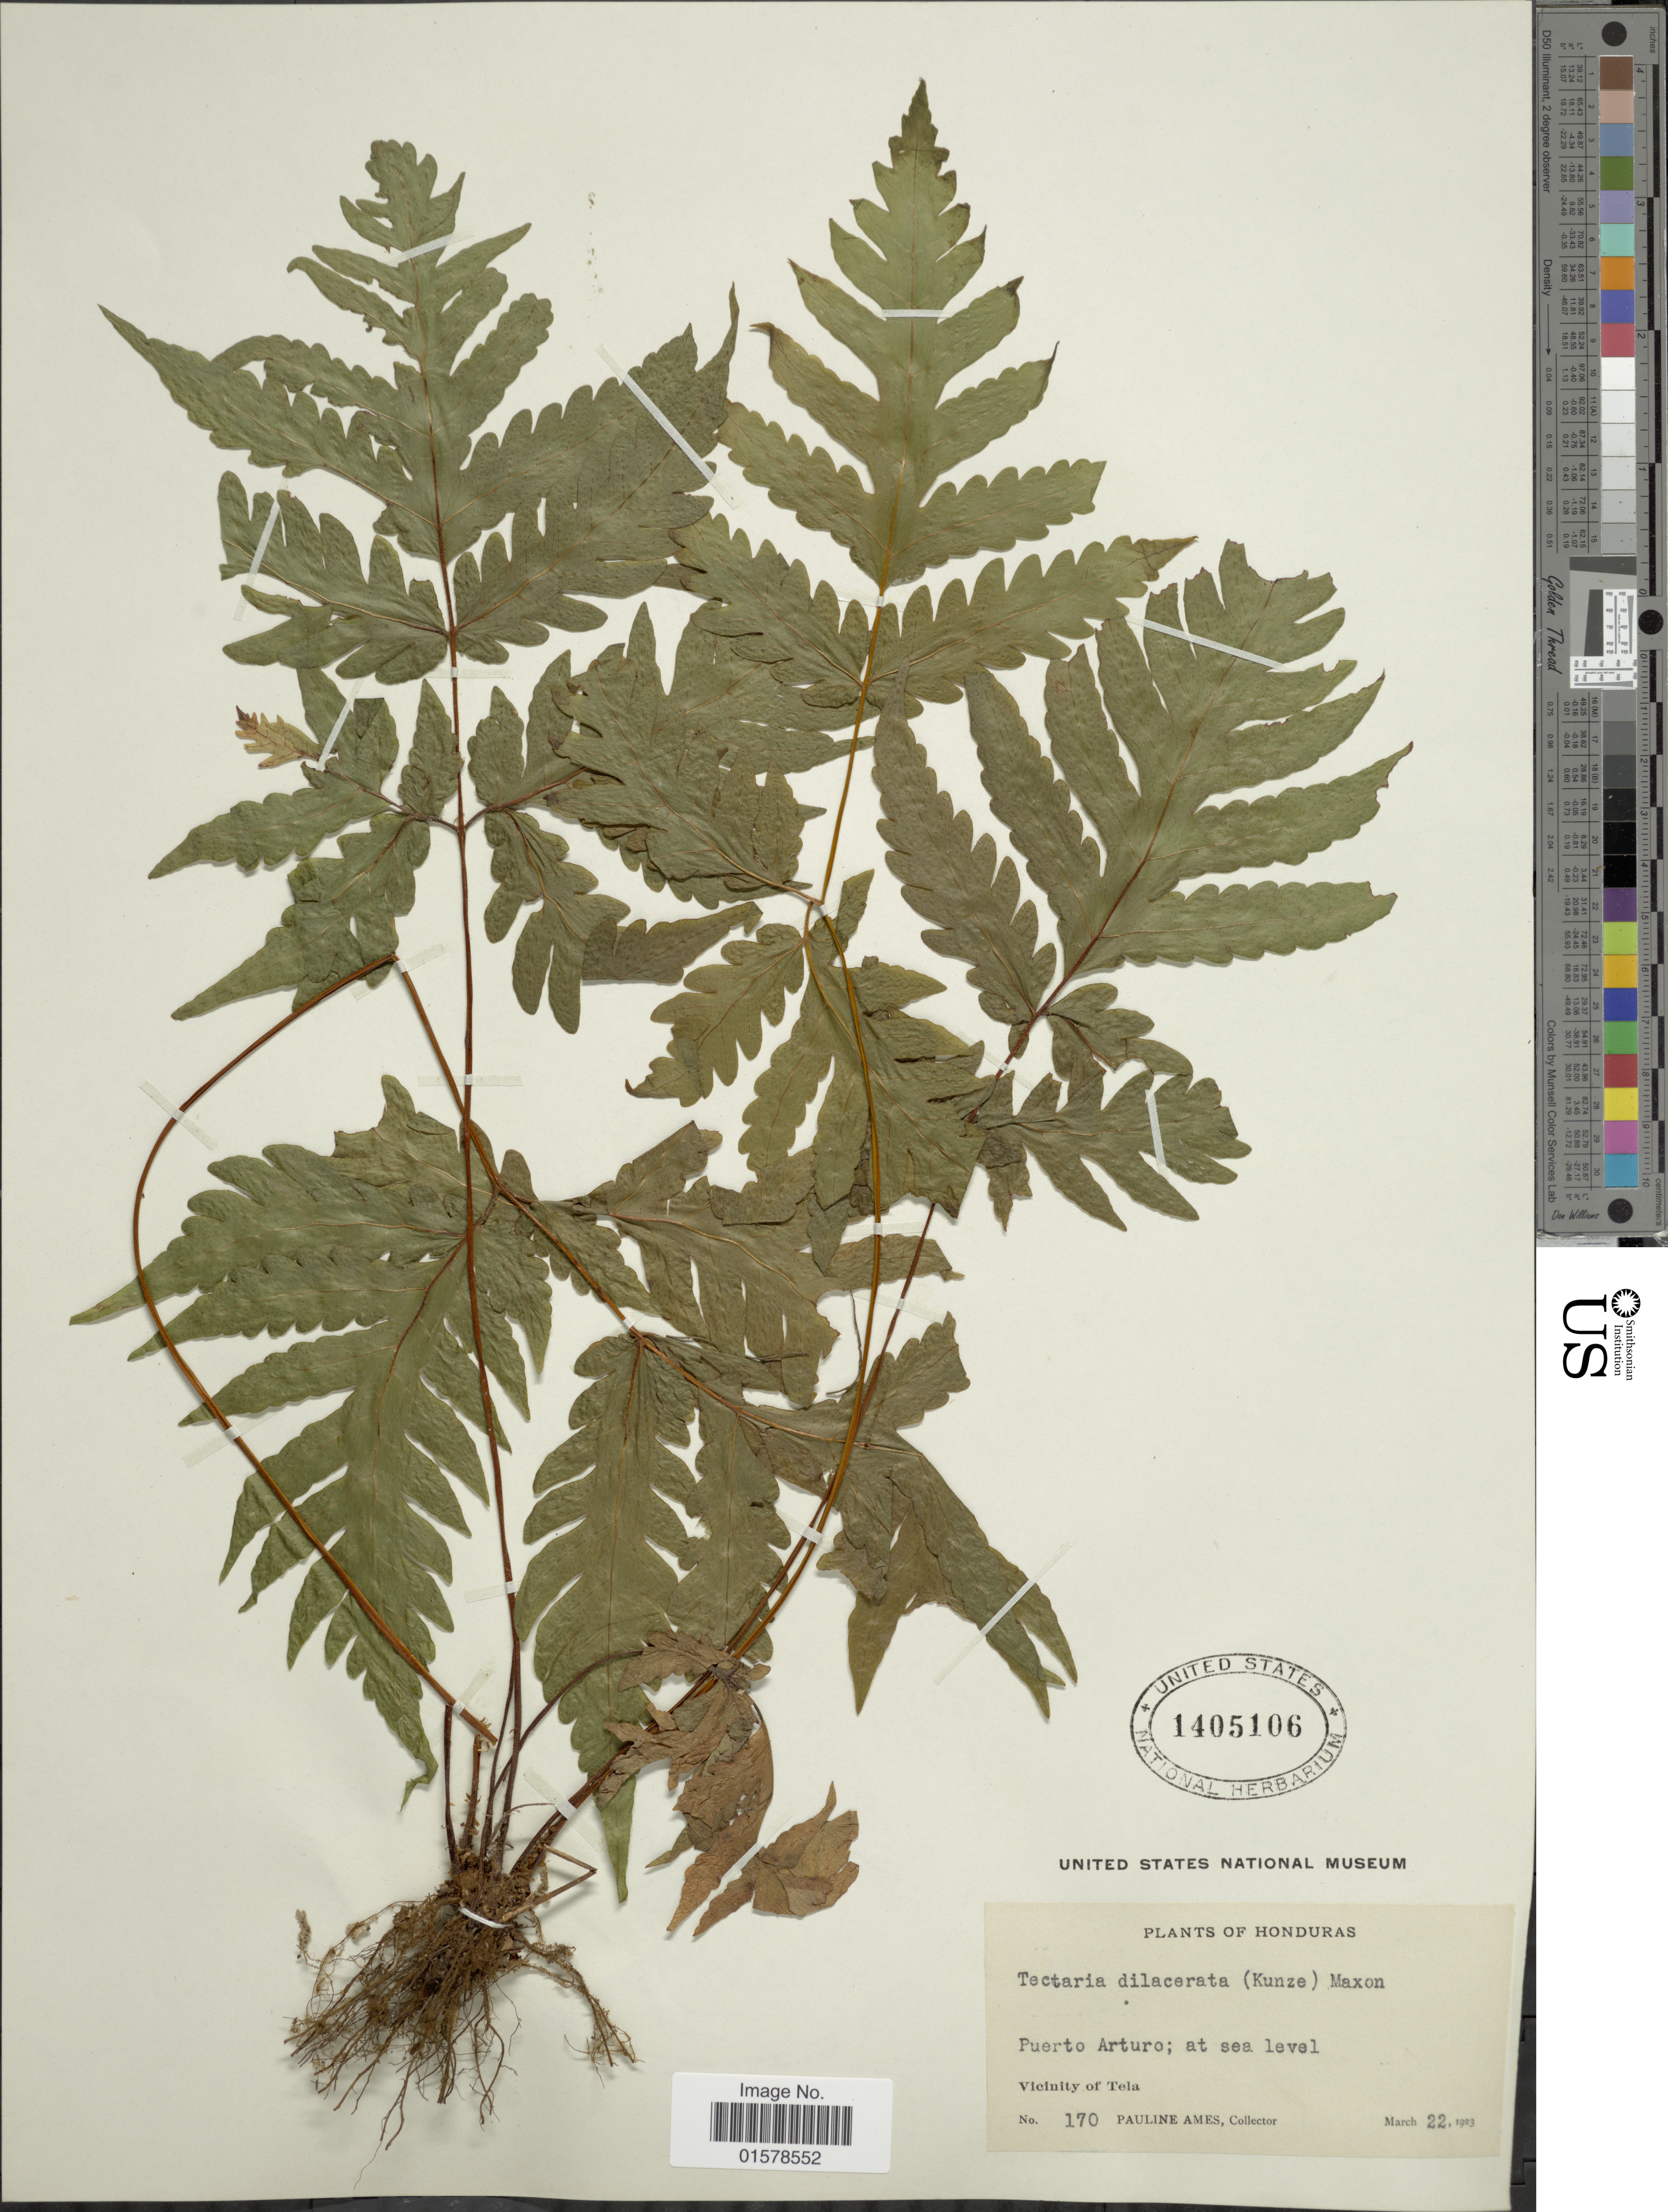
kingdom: Plantae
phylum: Tracheophyta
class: Polypodiopsida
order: Polypodiales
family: Tectariaceae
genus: Tectaria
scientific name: Tectaria mexicana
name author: (Fée) C.V. Morton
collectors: P. Ames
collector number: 170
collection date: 1923-03-22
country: Honduras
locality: Vicinity of Tela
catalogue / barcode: US 1405106